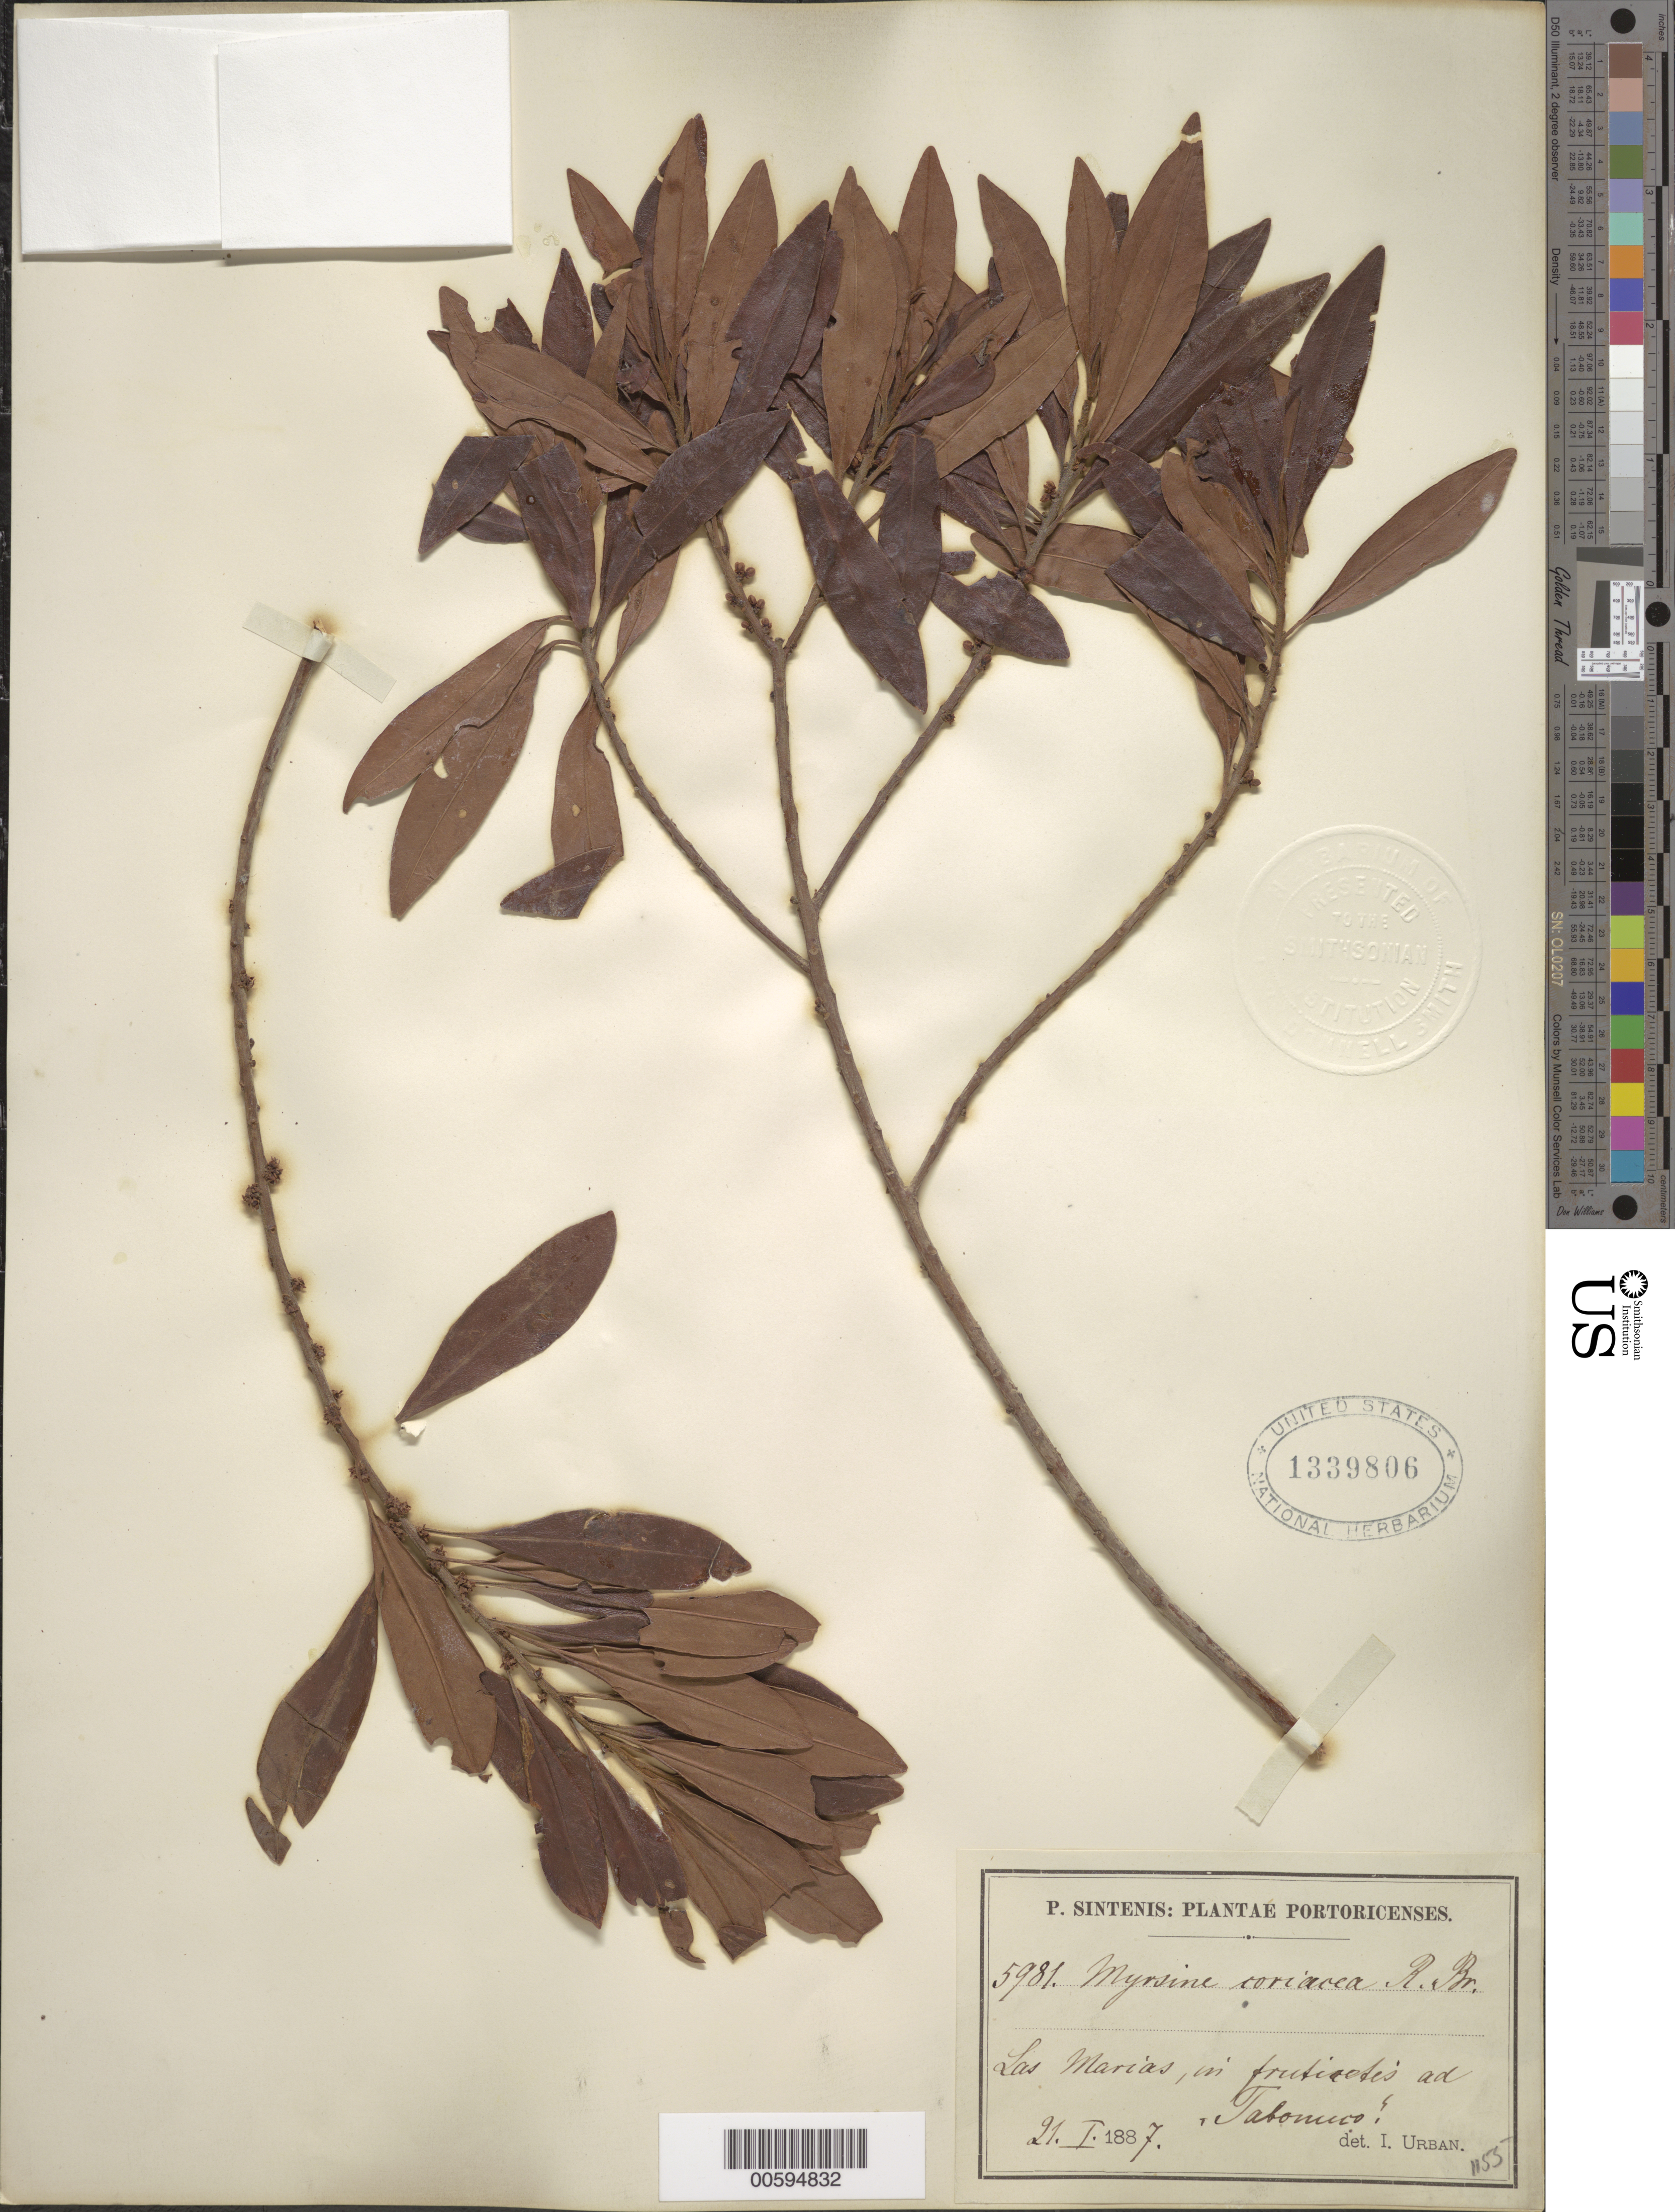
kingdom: Plantae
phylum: Tracheophyta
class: Magnoliopsida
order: Ericales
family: Primulaceae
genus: Myrsine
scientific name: Myrsine coriacea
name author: (Sw.) R. Br. ex Roem. & Schult.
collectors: P. Sintenis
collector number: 5981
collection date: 1887-01-21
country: Puerto Rico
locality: Portoricenses. Las Marias, in fruticetis ad 'Tabonuco'.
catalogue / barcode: US 1339806